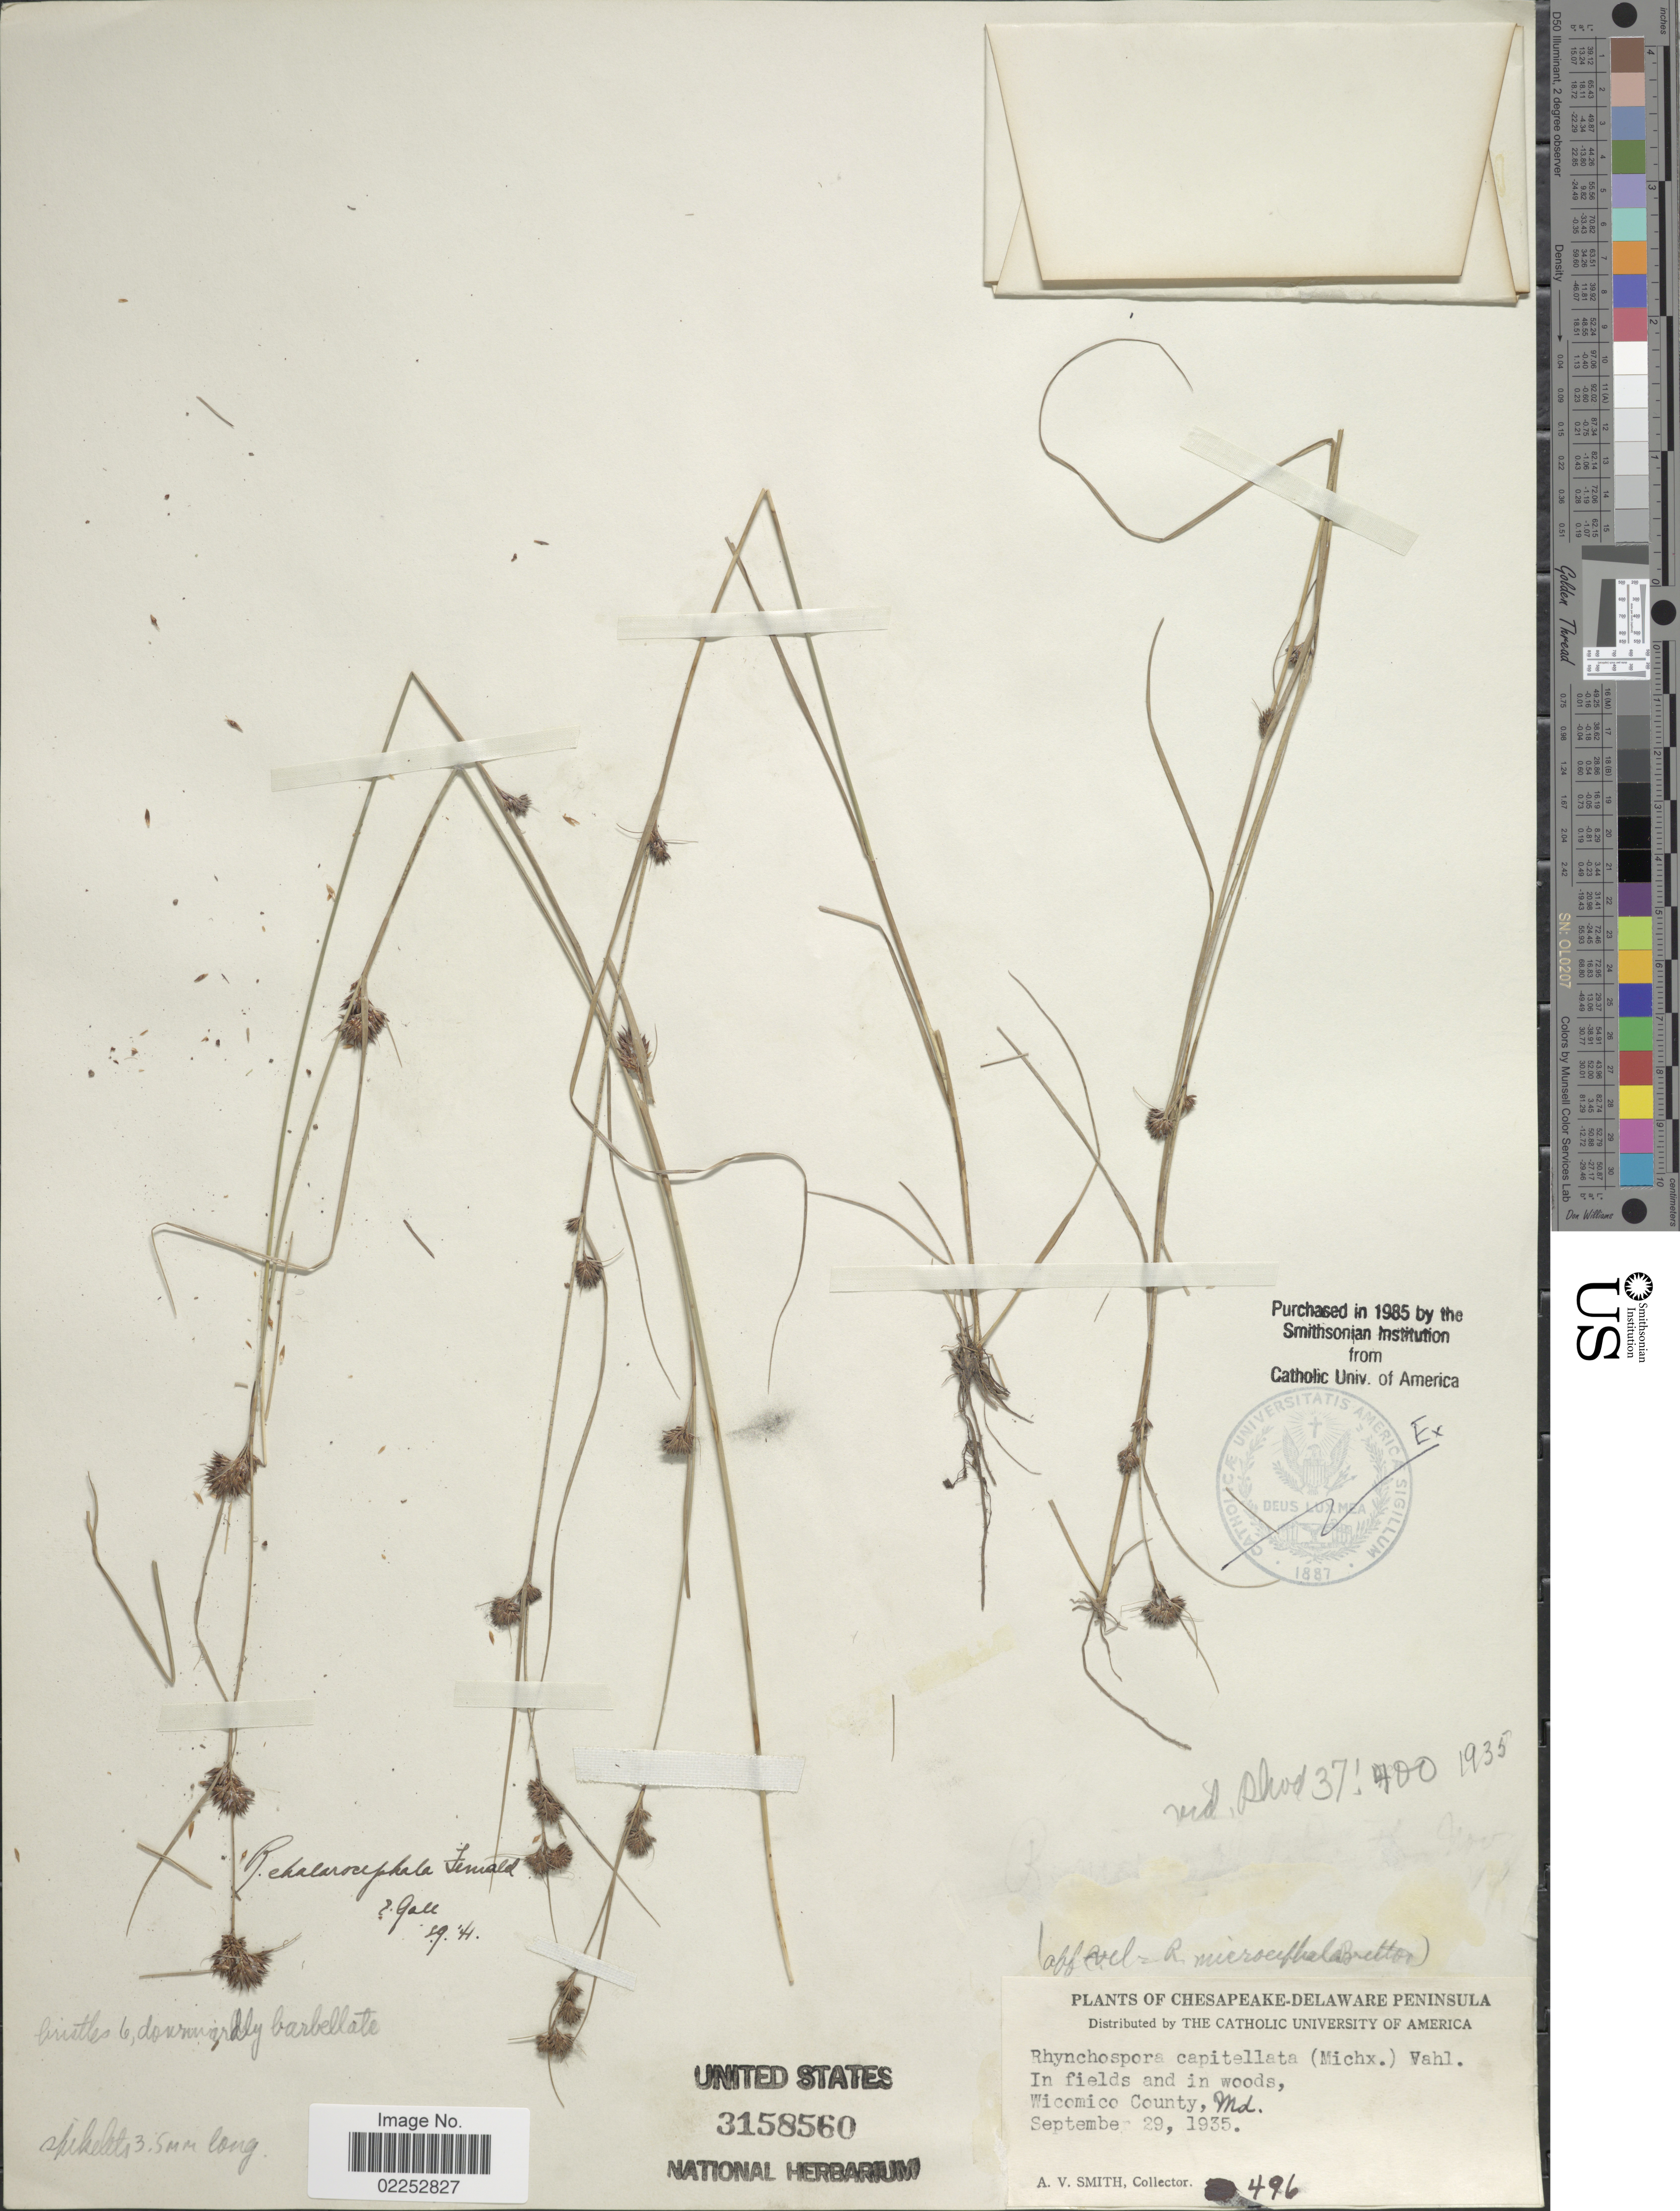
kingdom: Plantae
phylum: Tracheophyta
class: Liliopsida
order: Poales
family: Cyperaceae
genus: Rhynchospora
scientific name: Rhynchospora chalarocephala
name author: Fernald & Gale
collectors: A. V. P. Smith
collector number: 496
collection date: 1935-09-29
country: United States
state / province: Maryland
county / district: Wicomico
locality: Chesapeake-Delaware Peninsula. Wicomico County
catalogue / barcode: US 3158560